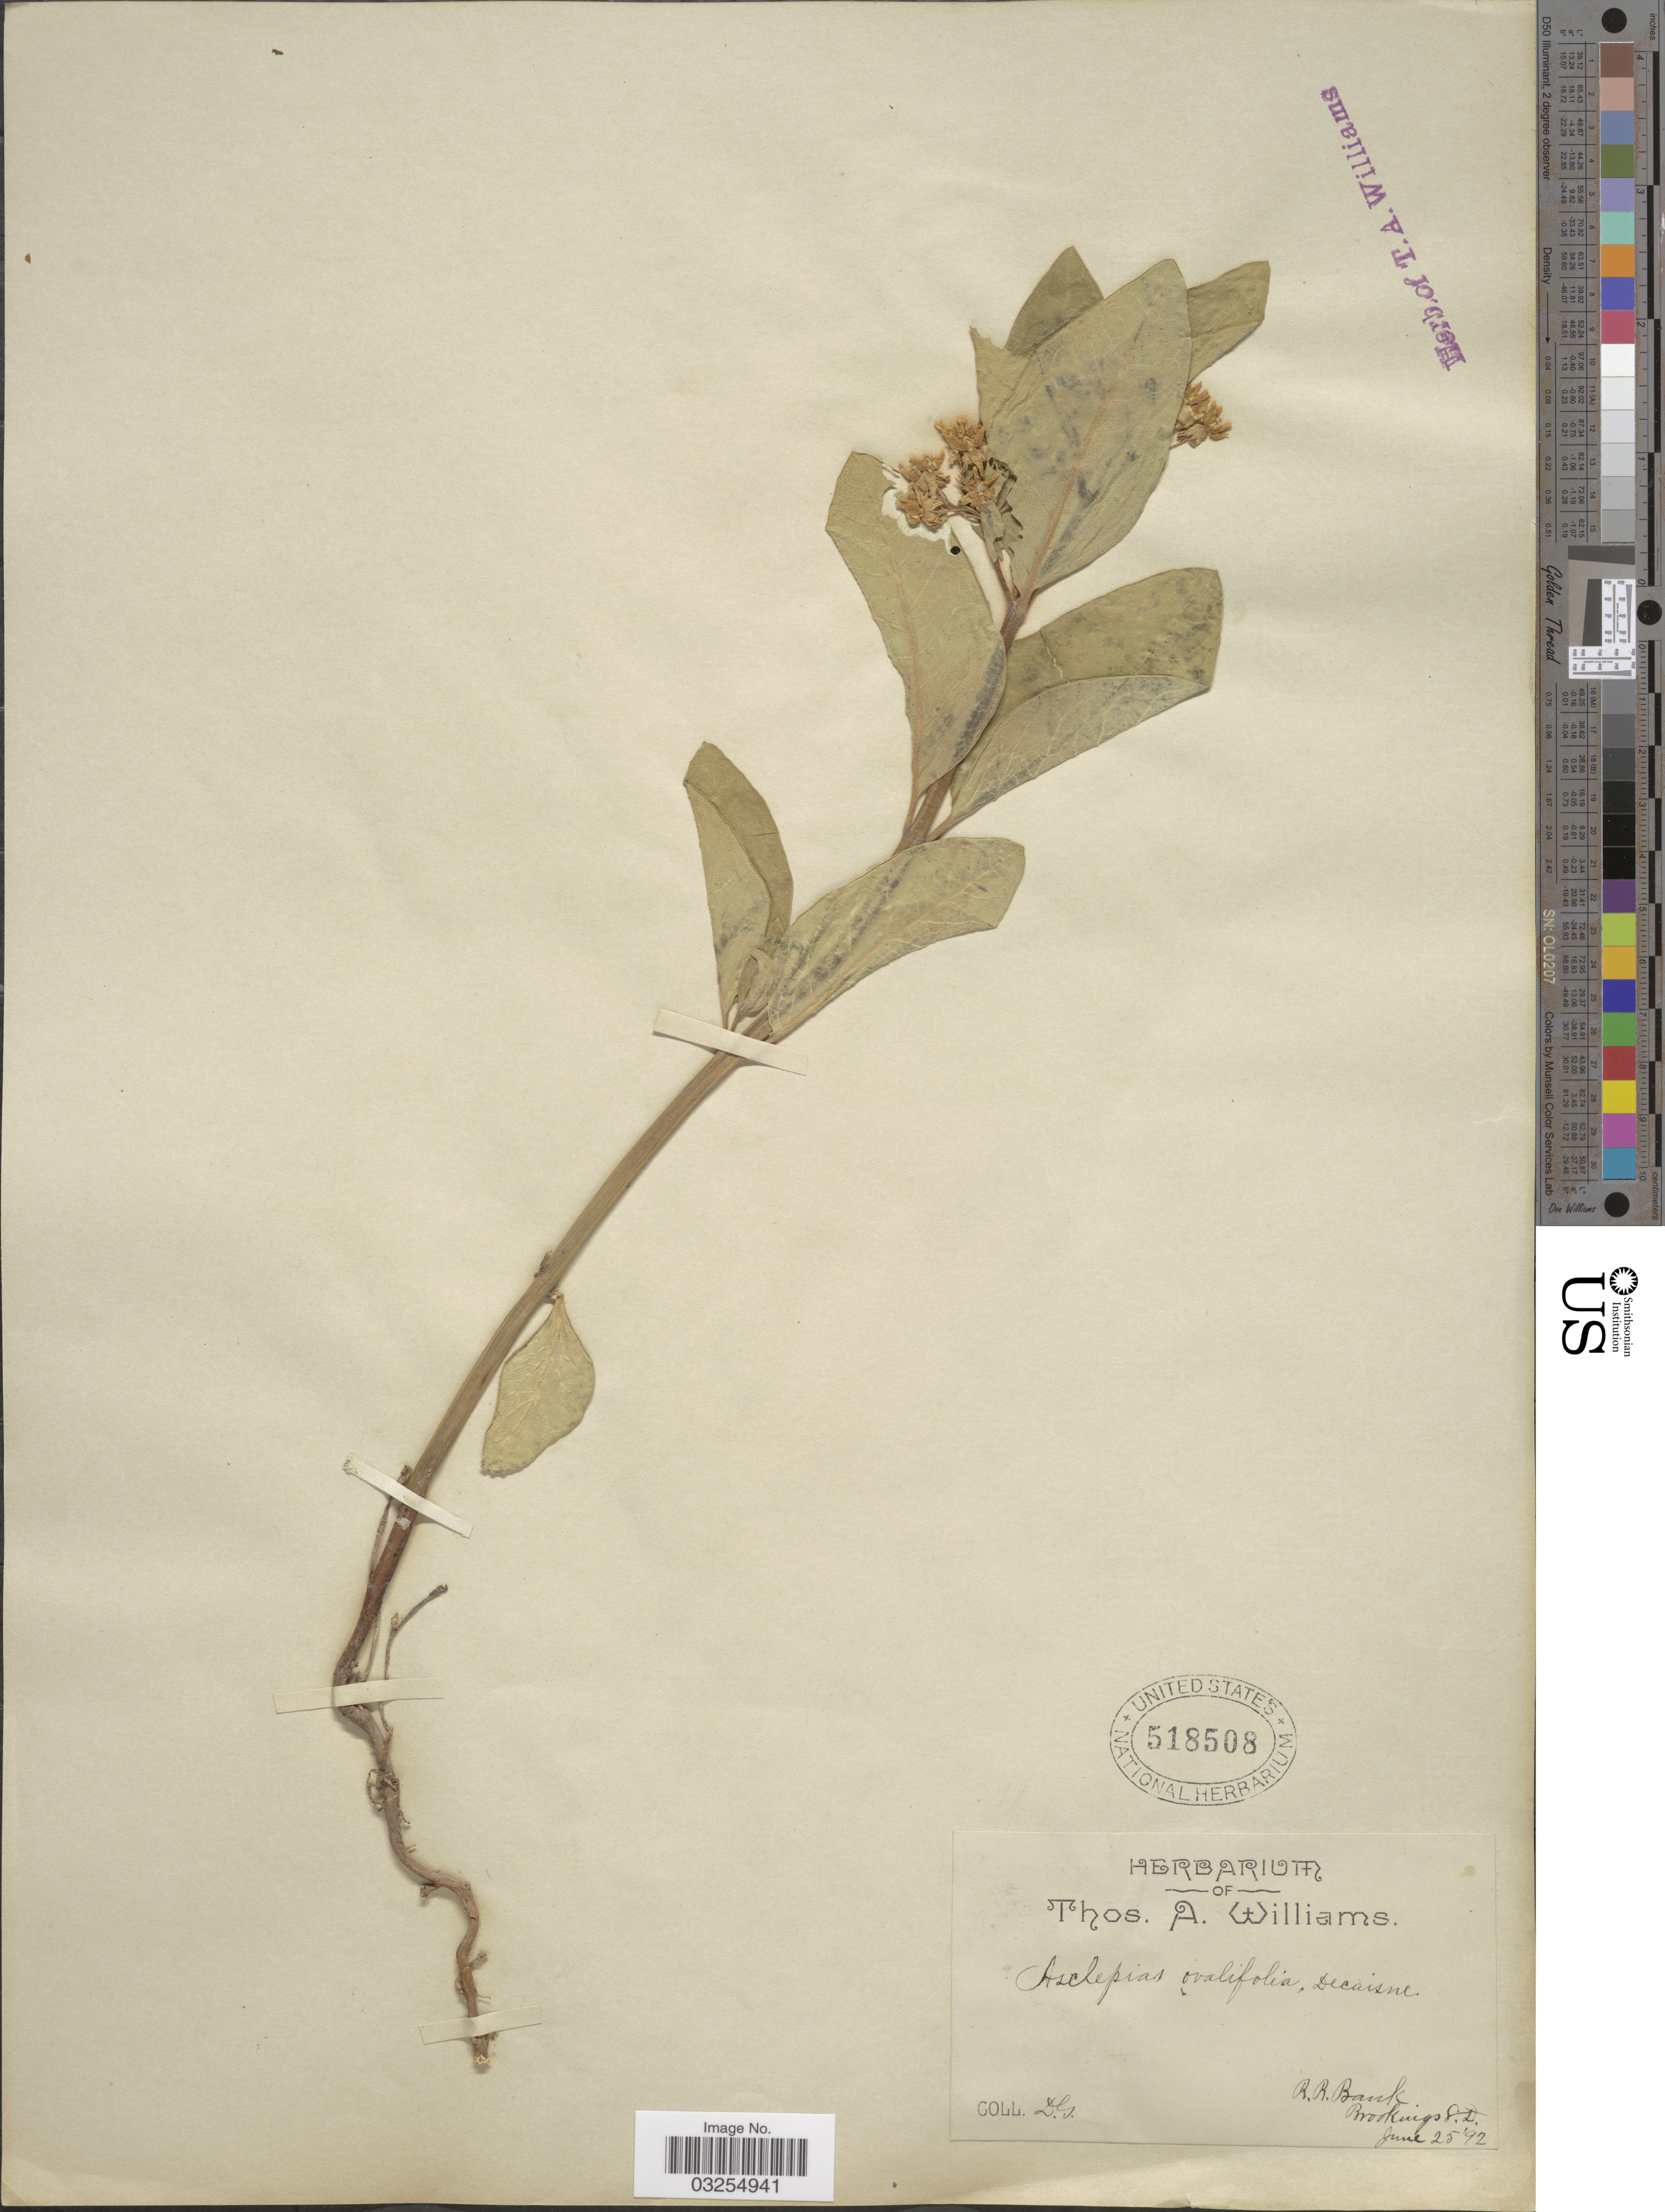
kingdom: Plantae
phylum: Tracheophyta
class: Magnoliopsida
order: Gentianales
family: Apocynaceae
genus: Asclepias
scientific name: Asclepias ovalifolia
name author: Decne.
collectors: D. G.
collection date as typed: Transcribed d/m/y: 25/6/92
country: United States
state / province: South Dakota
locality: R.R. Bank. Brookings. S.D.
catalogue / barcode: US 518508